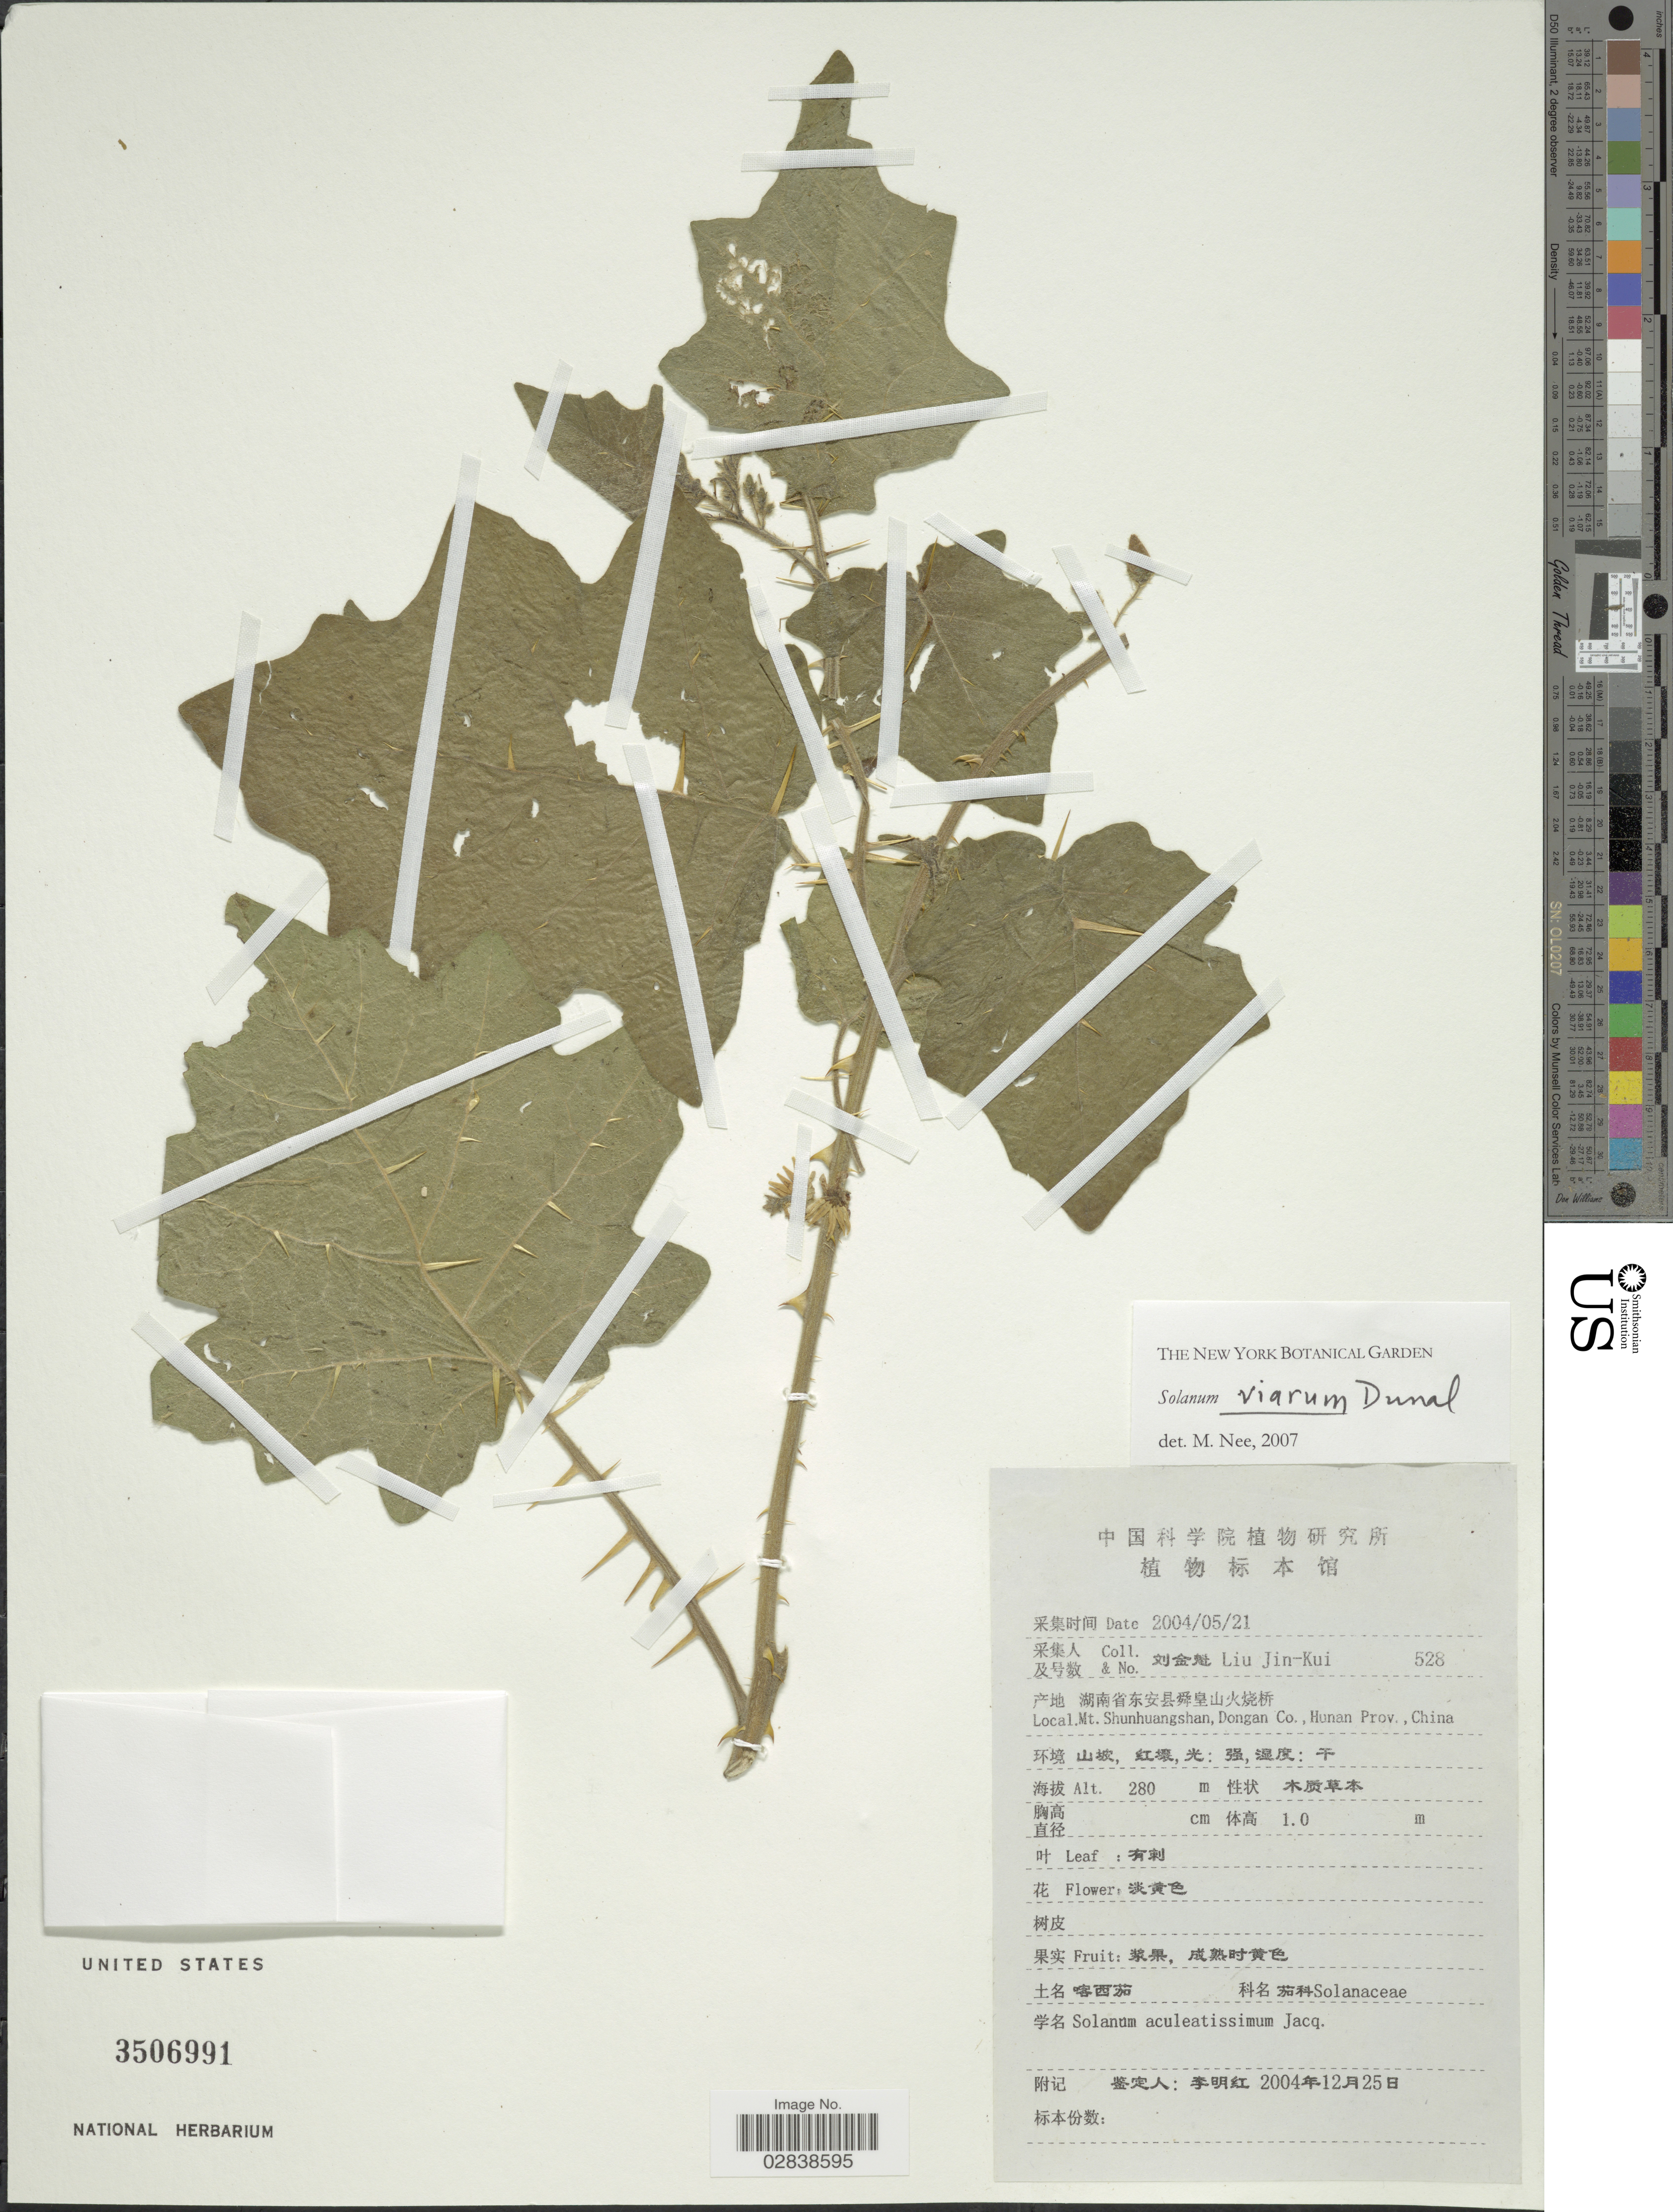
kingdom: Plantae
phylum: Tracheophyta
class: Magnoliopsida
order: Solanales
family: Solanaceae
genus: Solanum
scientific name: Solanum viarum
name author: Dunal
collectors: Liu Jin-Kui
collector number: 528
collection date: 2004-05-21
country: China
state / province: Hunan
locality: Mt. Shunhuangshan, Dongan Co., Hunan Prov.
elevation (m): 280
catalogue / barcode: US 3506991